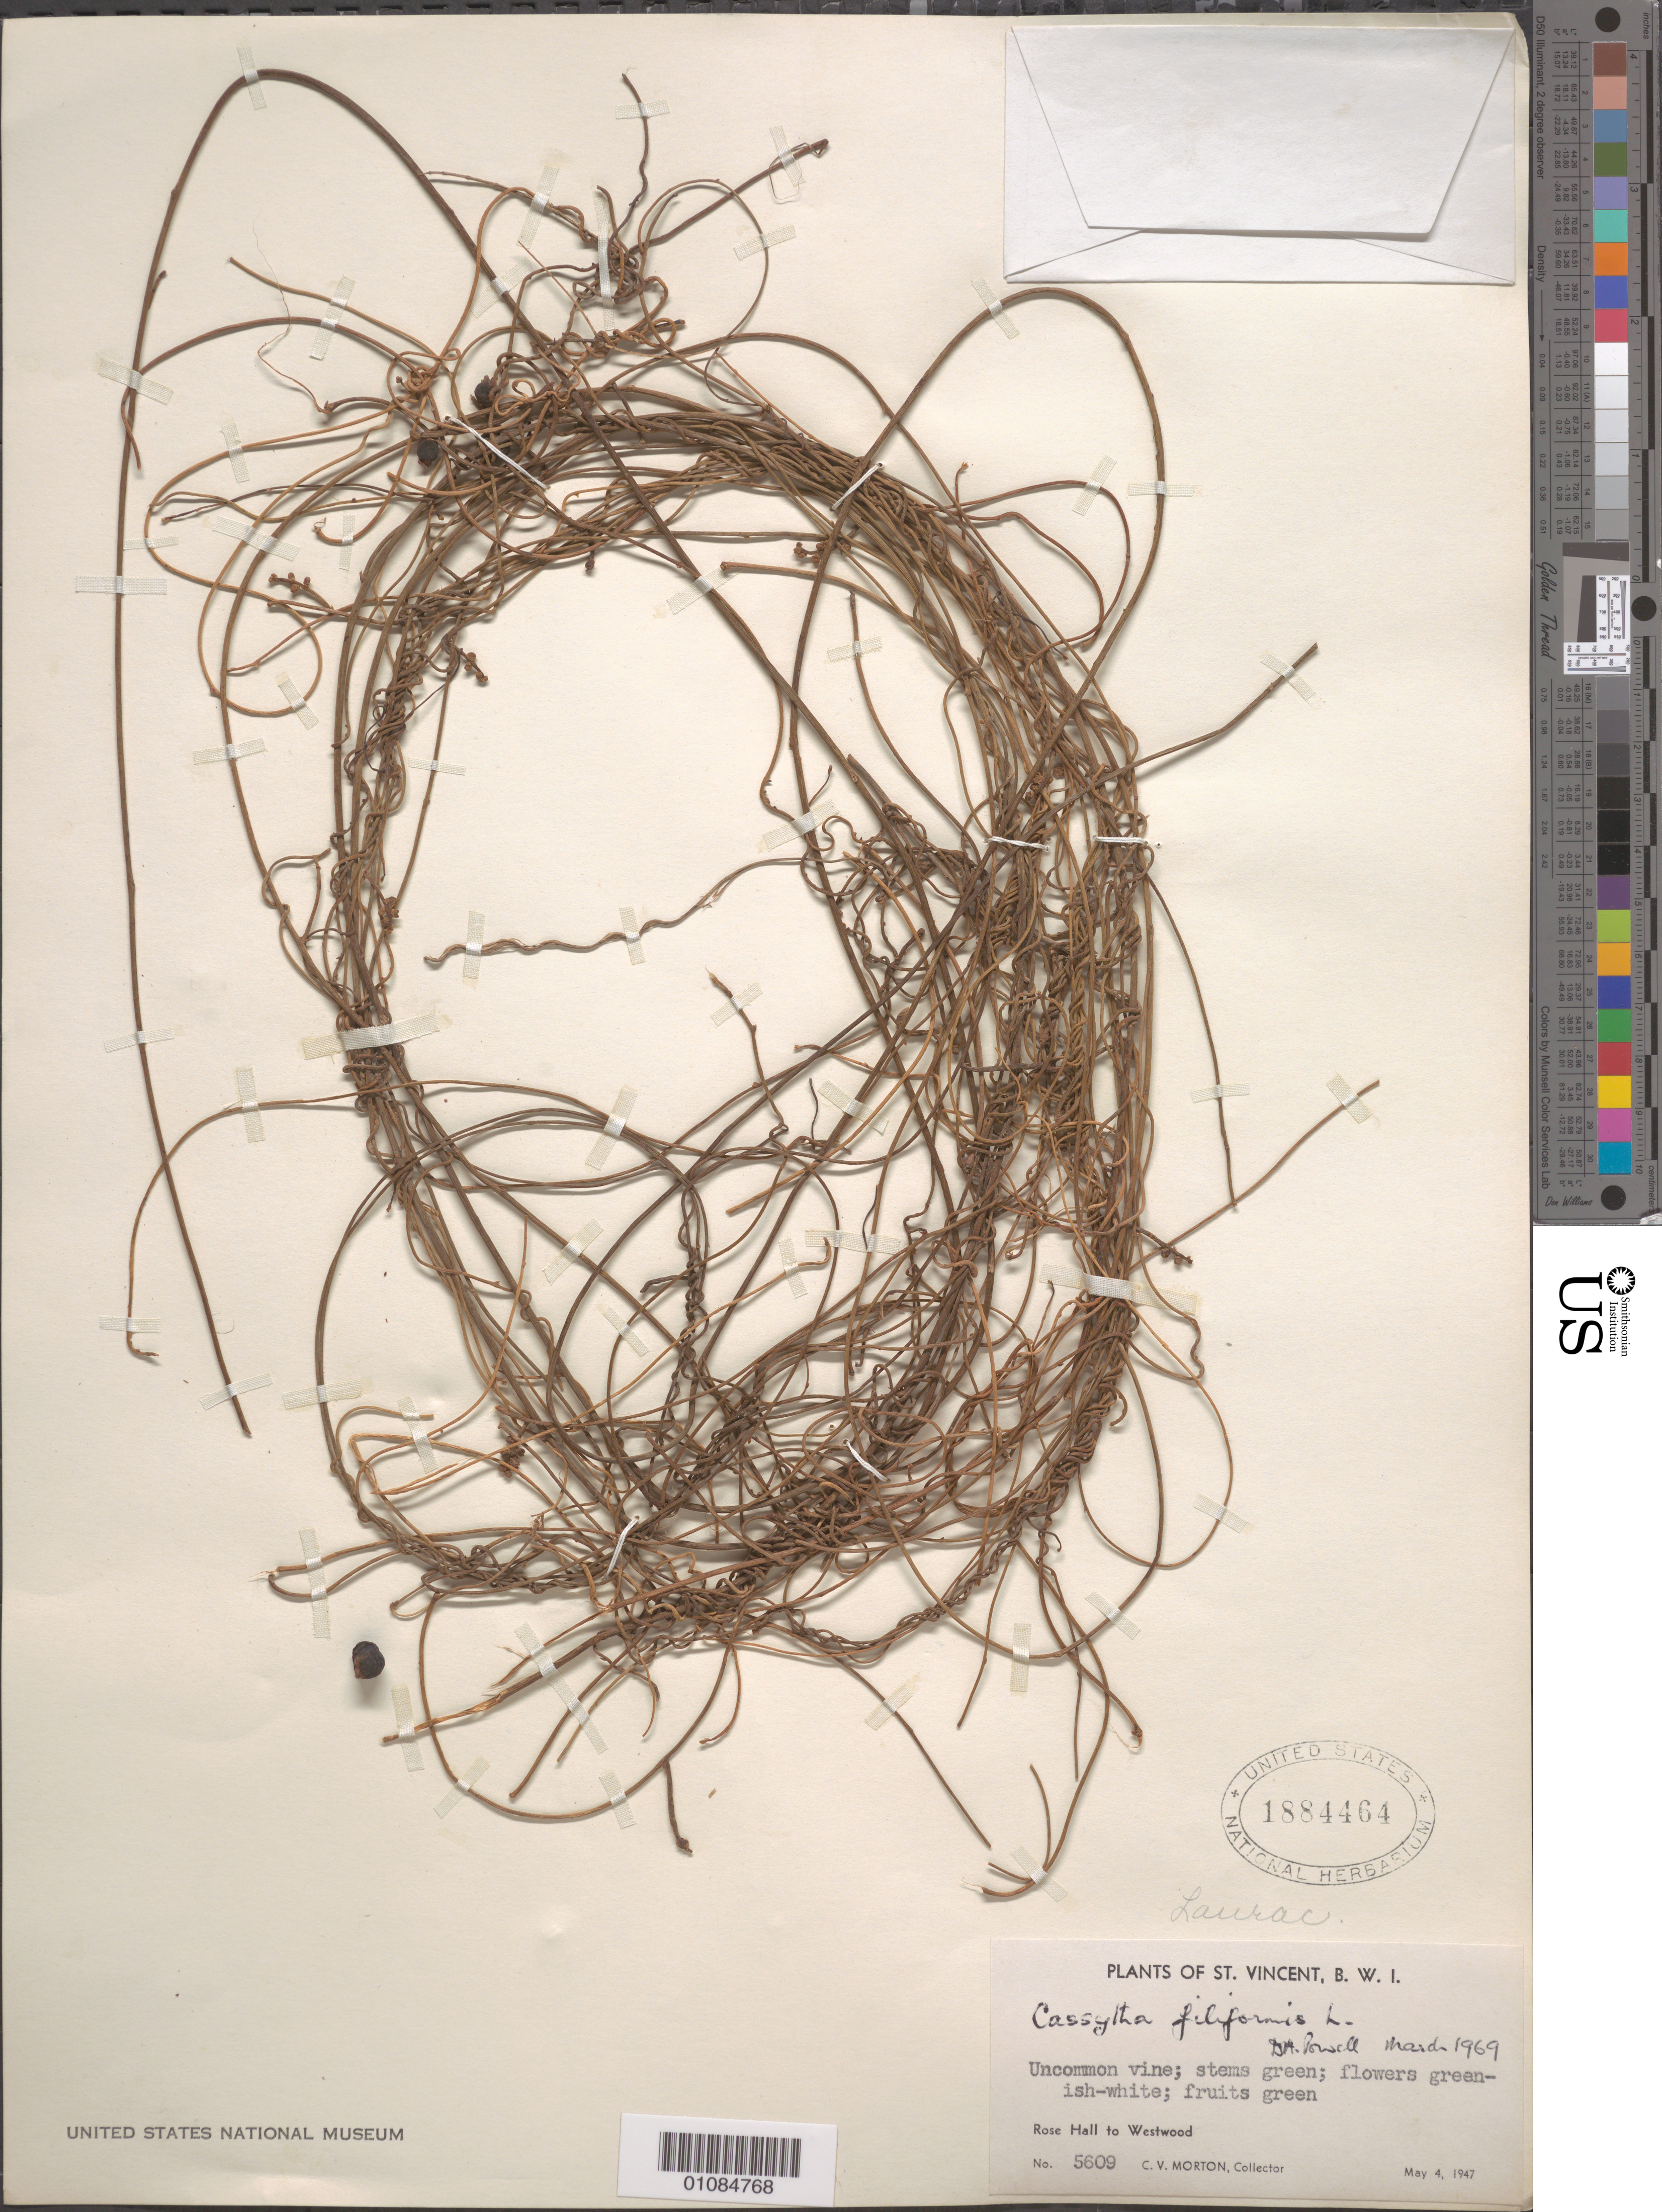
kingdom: Plantae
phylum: Tracheophyta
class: Magnoliopsida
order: Laurales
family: Lauraceae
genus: Cassytha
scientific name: Cassytha filiformis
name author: L.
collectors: C. V. Morton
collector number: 5609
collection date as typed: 04 May 1947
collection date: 1947-05-04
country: St. Vincent - Grenadines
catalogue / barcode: US 1884464